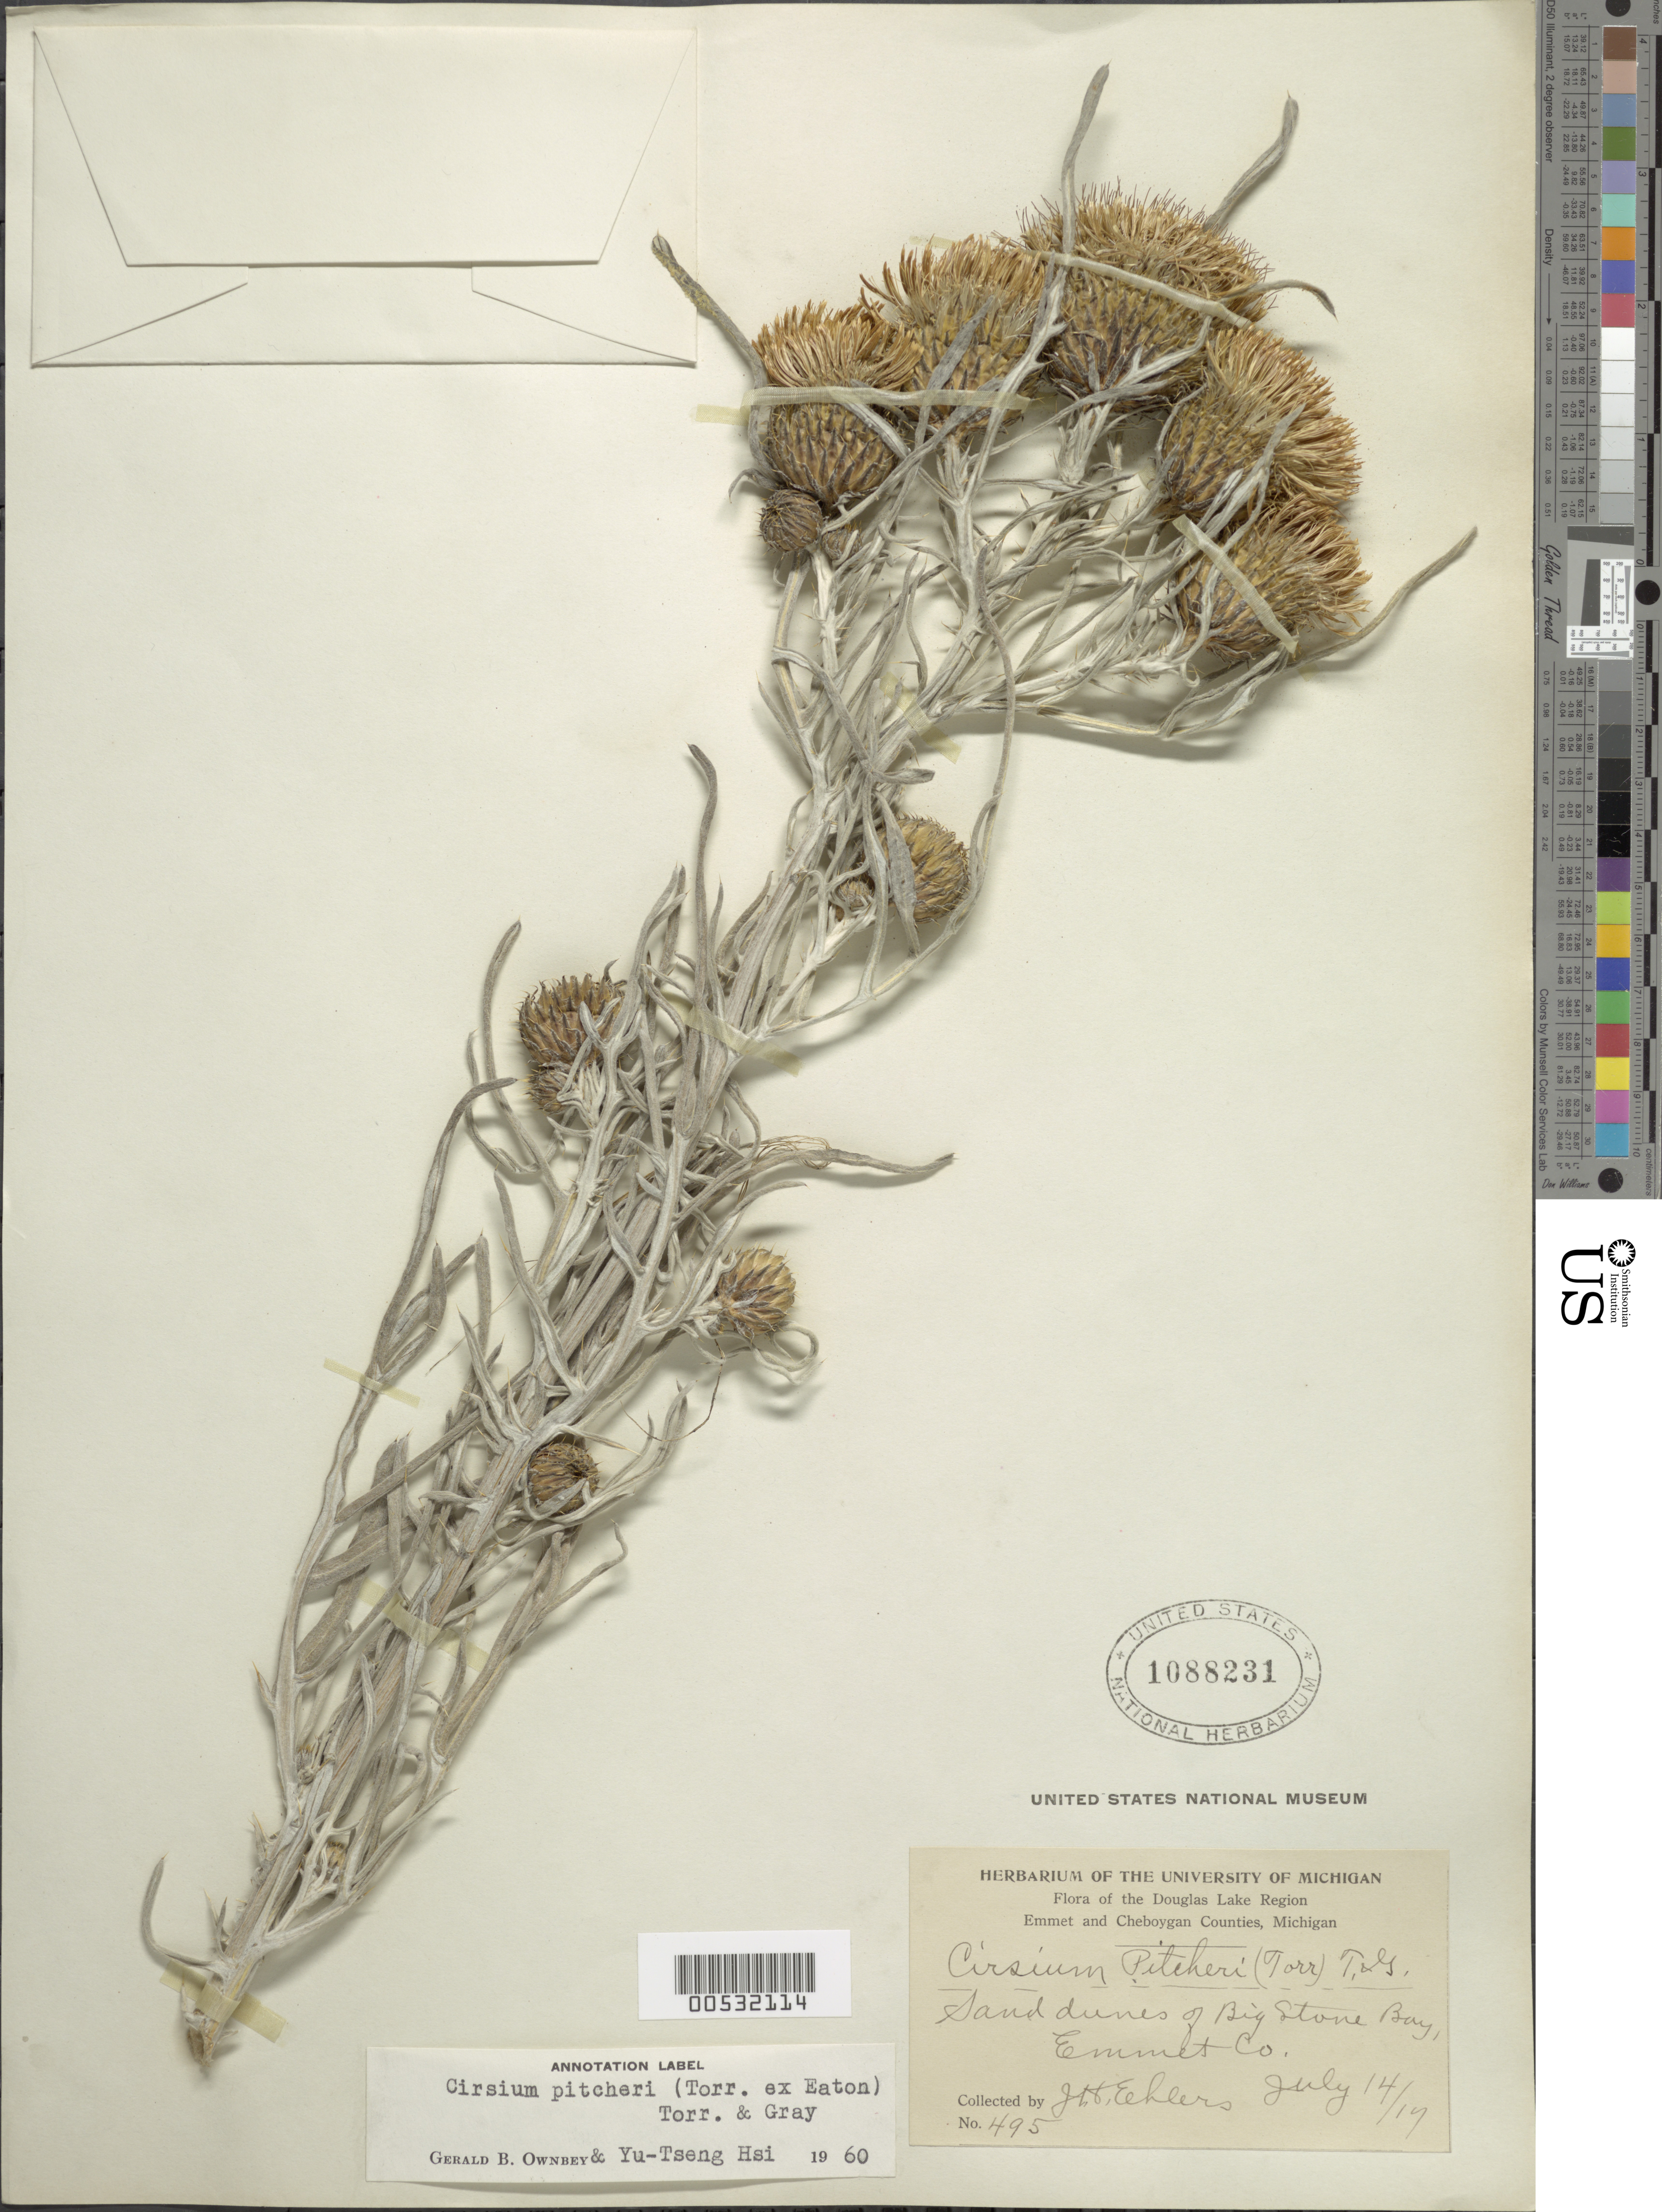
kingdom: Plantae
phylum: Tracheophyta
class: Magnoliopsida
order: Asterales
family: Asteraceae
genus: Cirsium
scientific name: Cirsium pitcheri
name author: (Torr. ex Eaton) Torr. & A. Gray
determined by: Ownbey, G. B.; Hsi, Y.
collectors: J. Echlers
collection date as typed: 14 Jul 1919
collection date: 1919-07-14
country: United States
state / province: Michigan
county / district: Emmet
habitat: Sand dunes.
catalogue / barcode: US 1088231